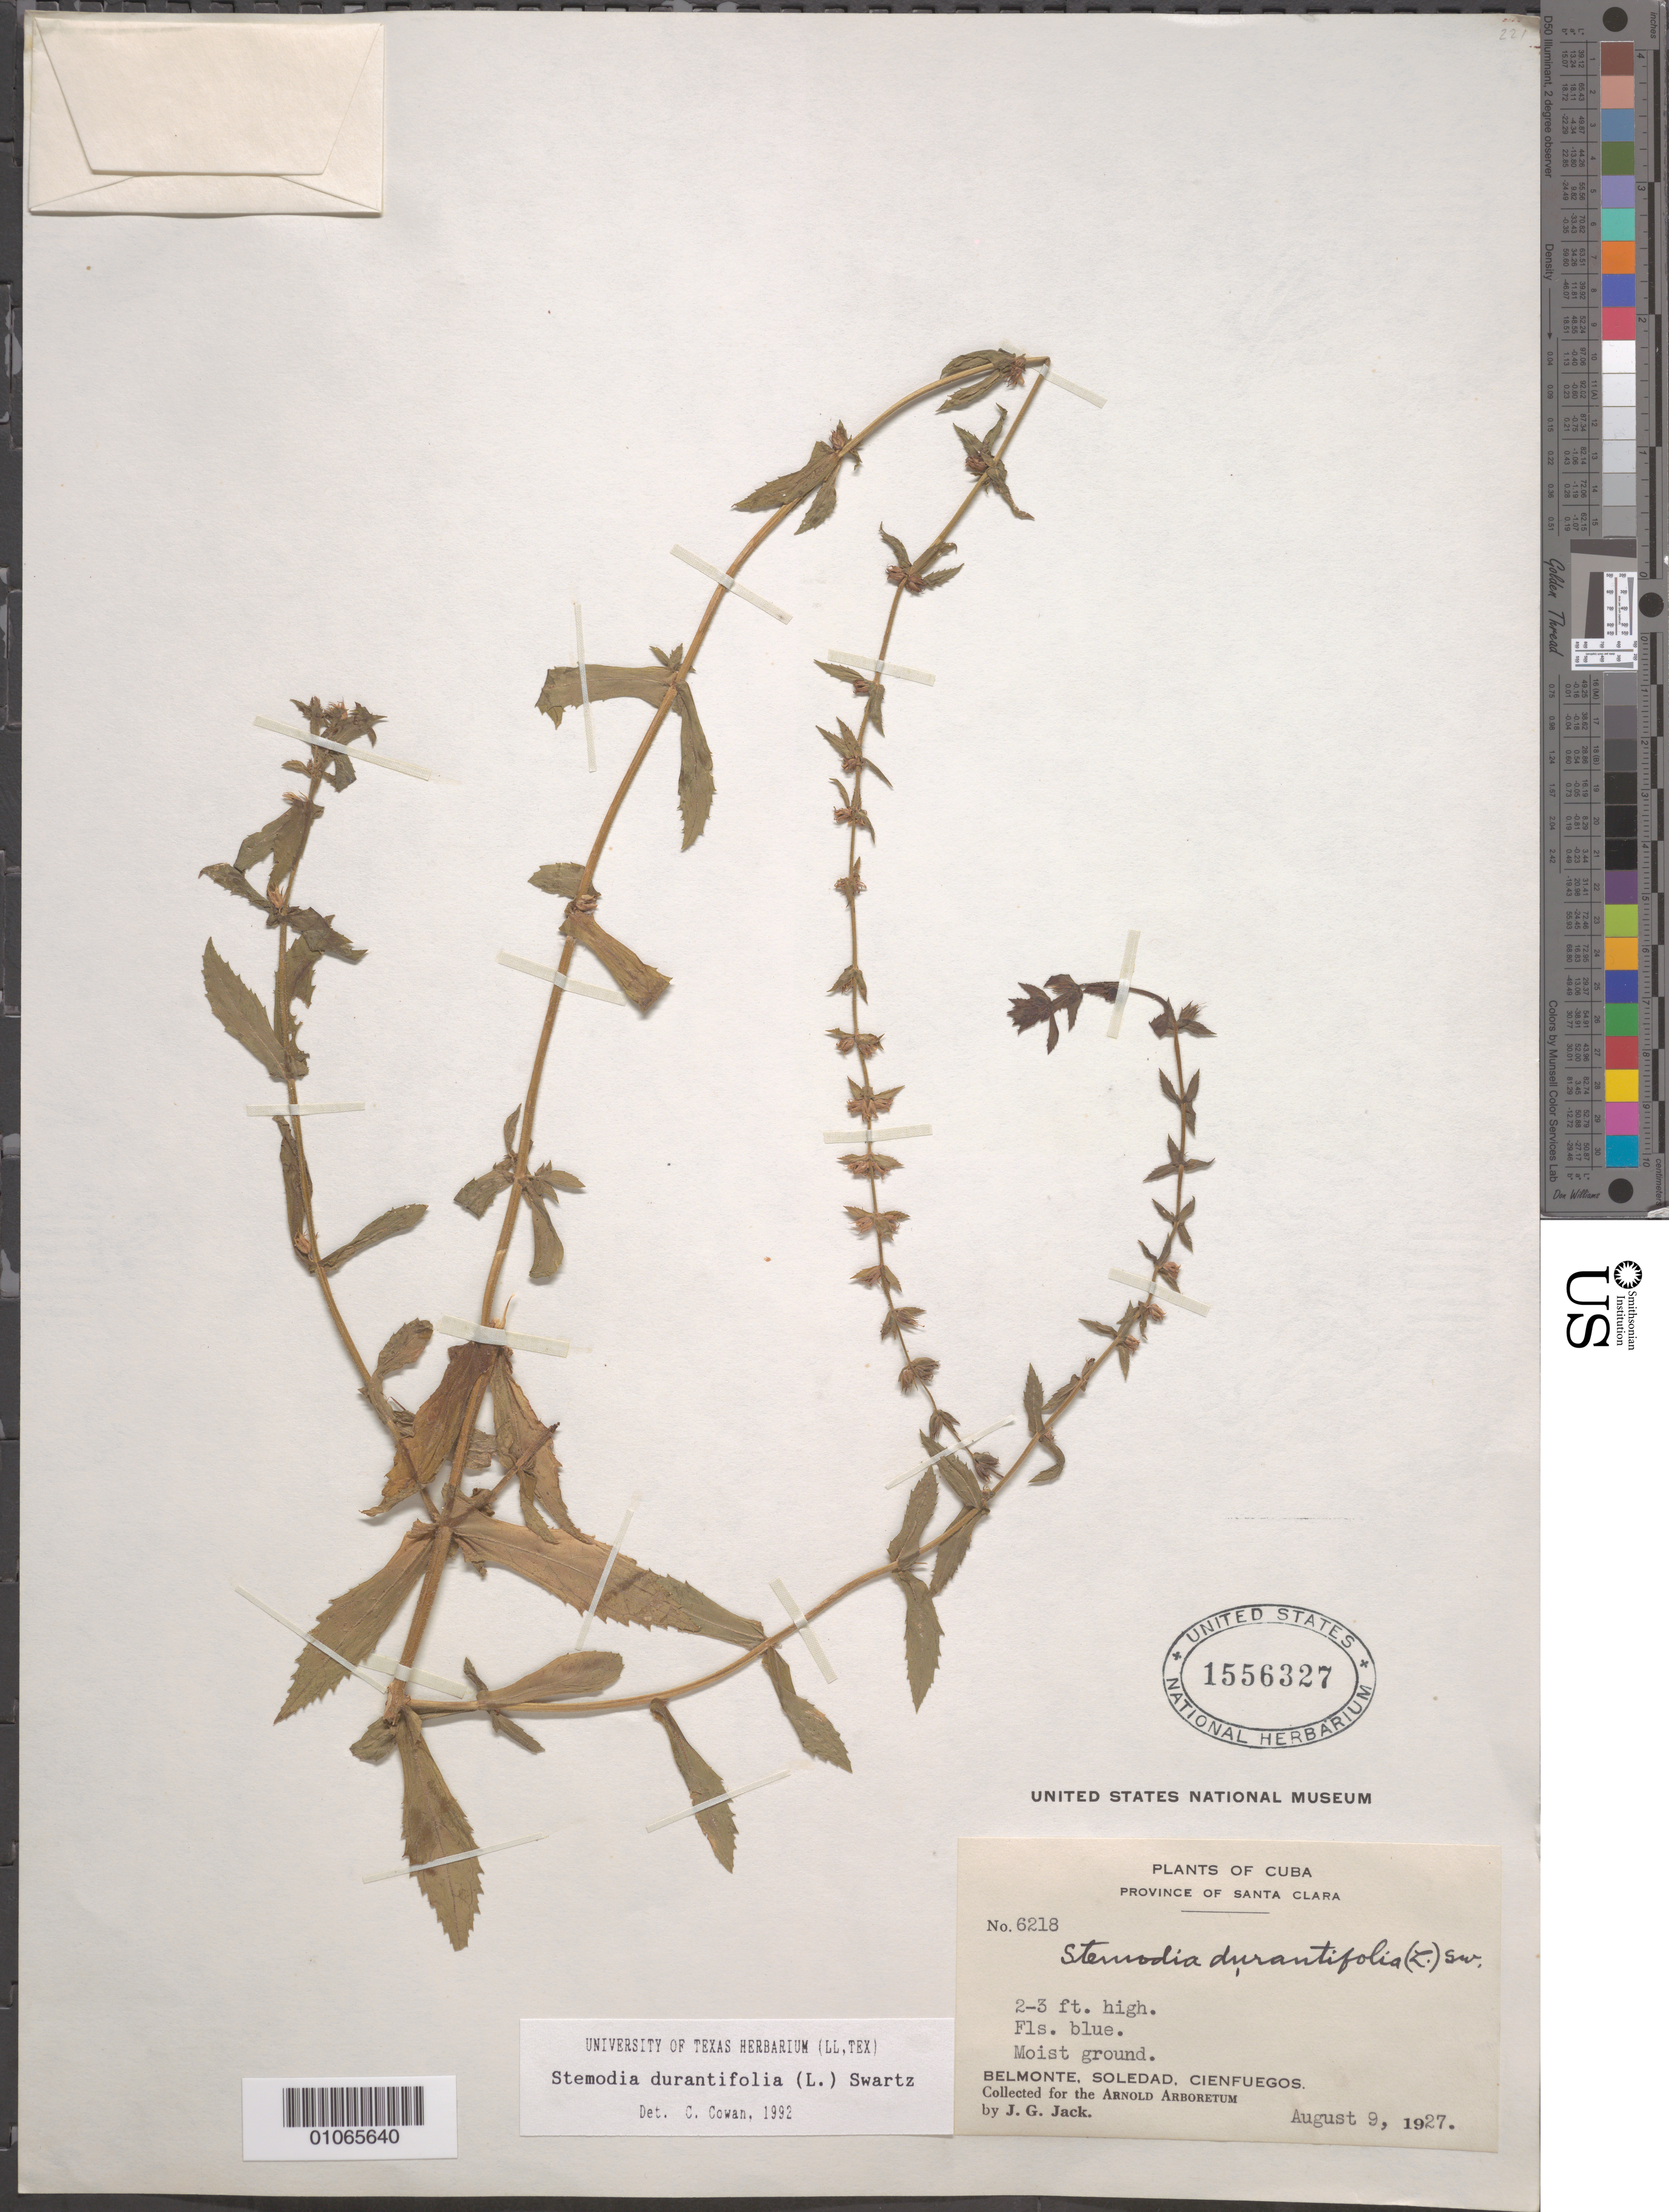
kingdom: Plantae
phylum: Tracheophyta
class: Magnoliopsida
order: Lamiales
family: Plantaginaceae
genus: Stemodia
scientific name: Stemodia durantifolia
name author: (L.) Sw.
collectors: J. G. Jack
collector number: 6218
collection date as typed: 09 Aug 1927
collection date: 1927-08-09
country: Cuba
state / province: Cienfuegos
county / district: Santa Clara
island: Cuba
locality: Belmonte, Soledad, Cienfuegos Moist ground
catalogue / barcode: US 1556327